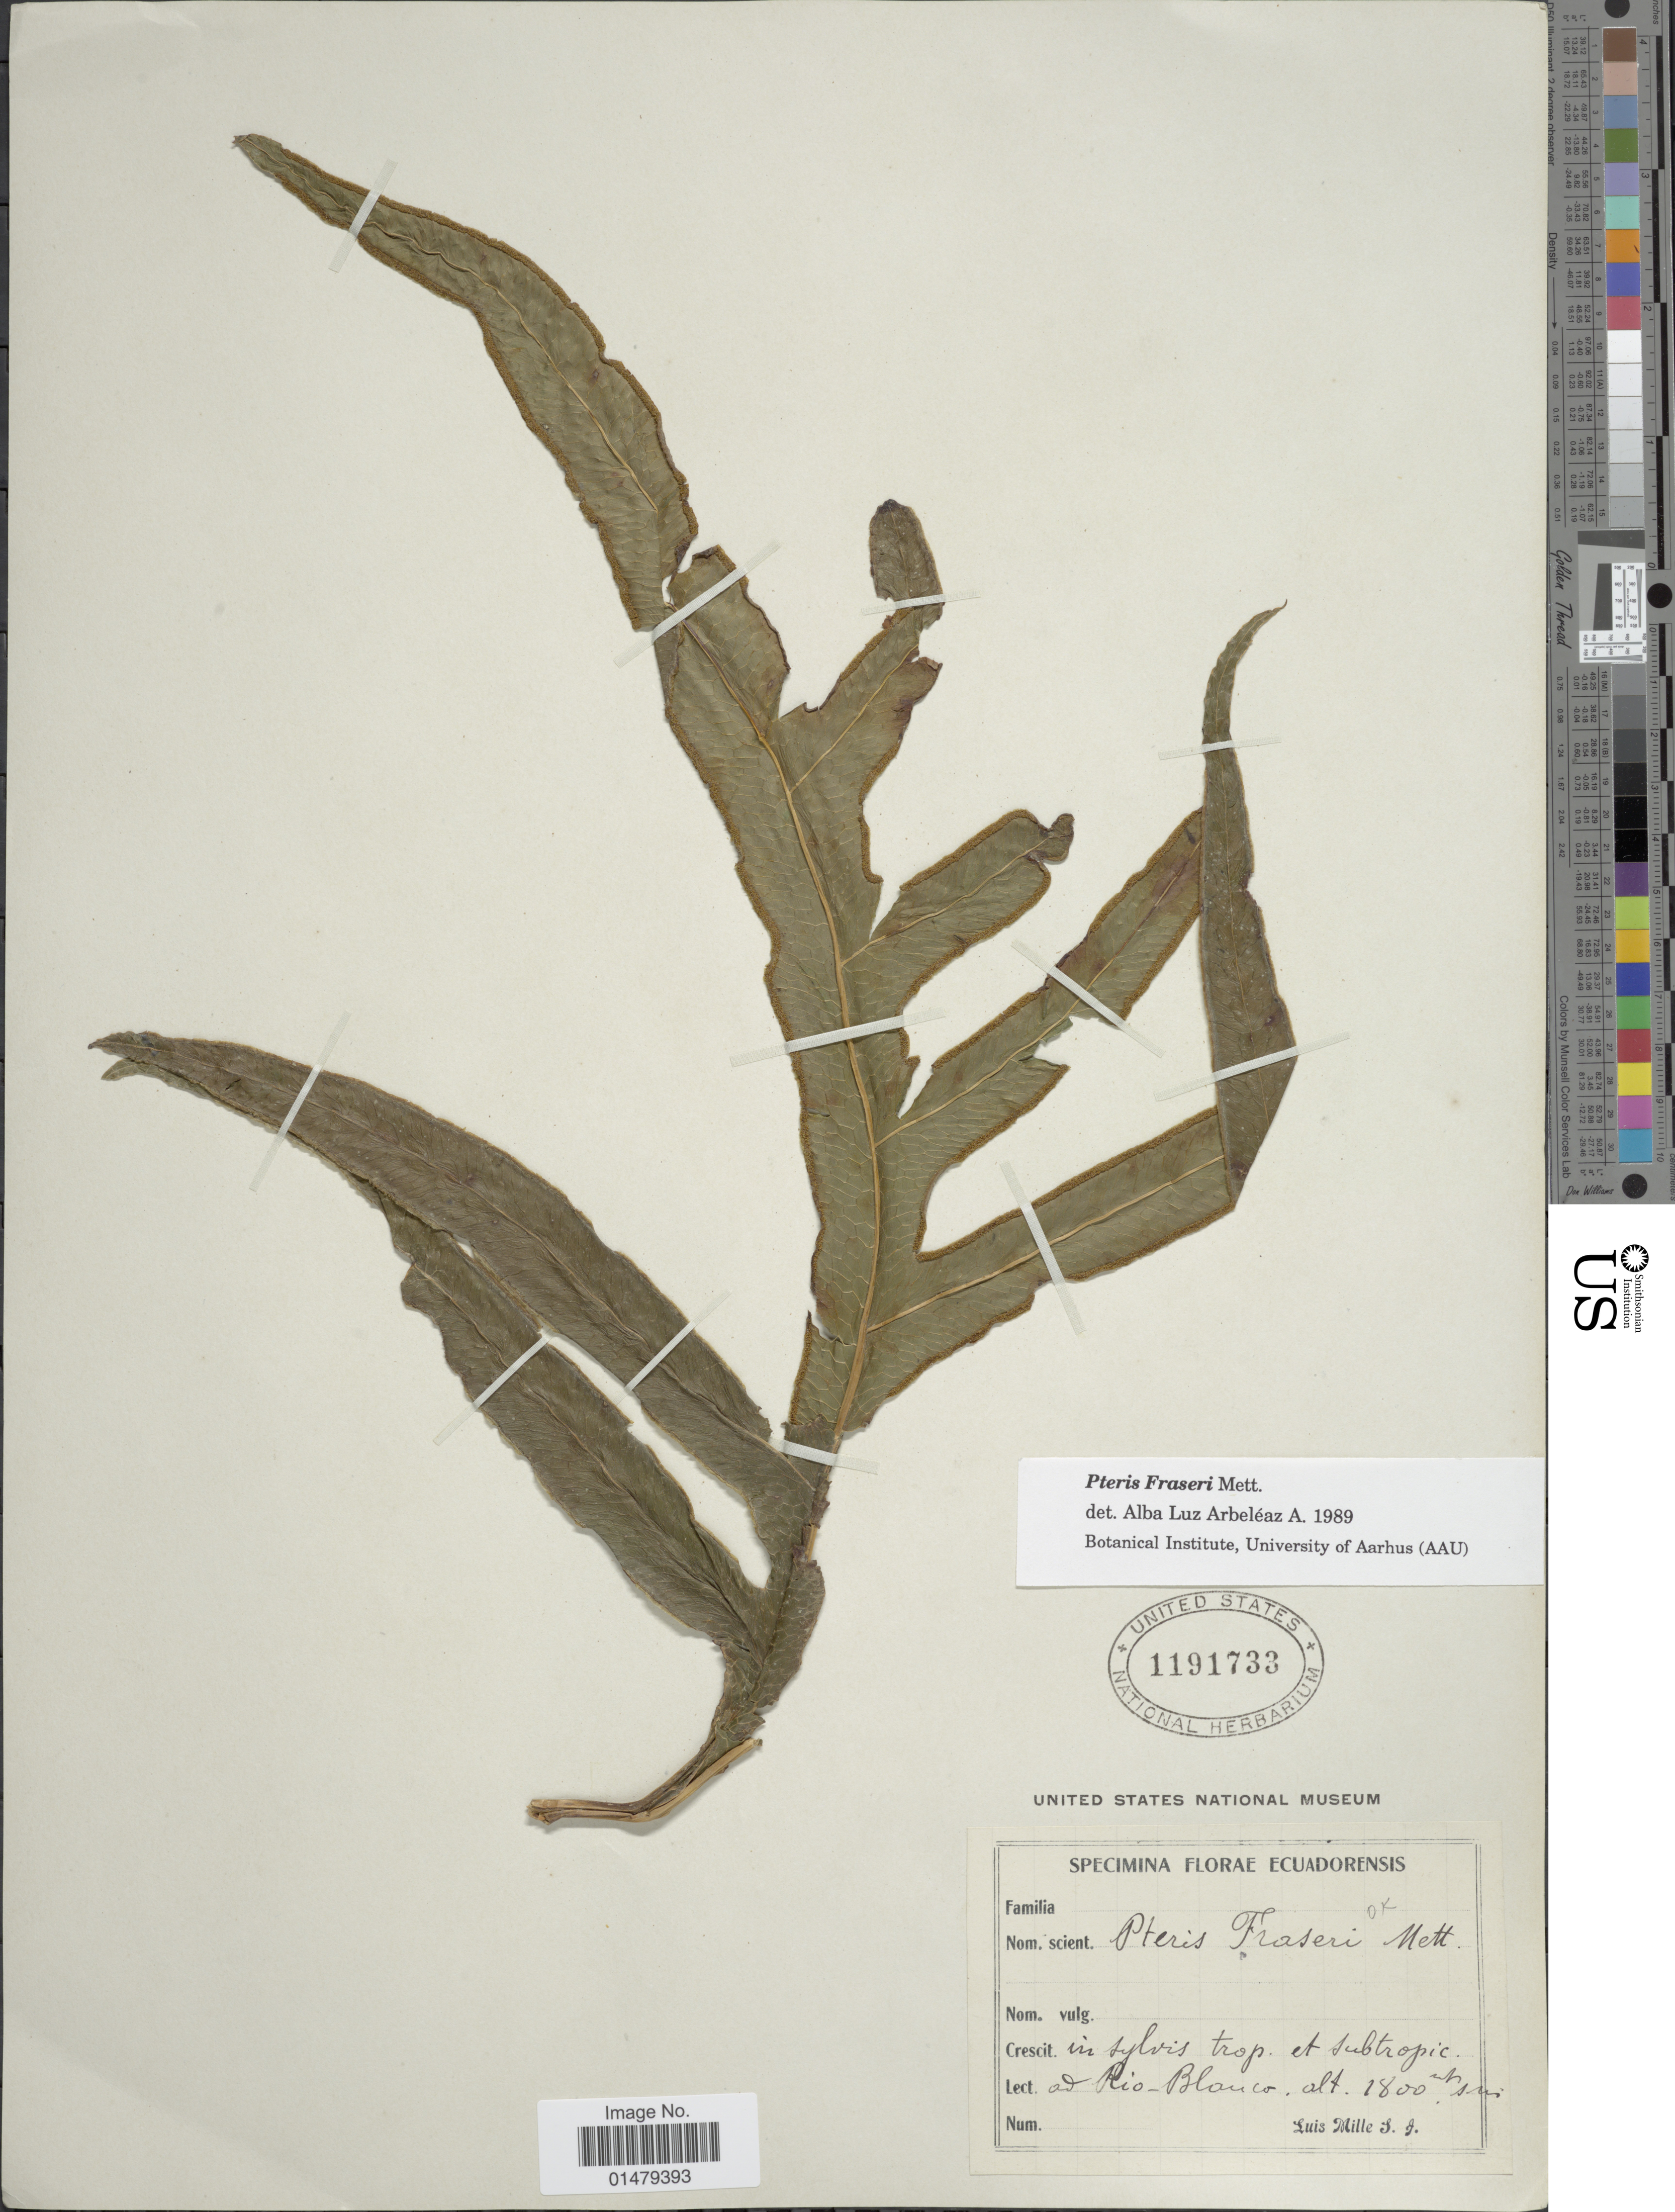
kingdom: Plantae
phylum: Tracheophyta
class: Polypodiopsida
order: Polypodiales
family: Pteridaceae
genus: Pteris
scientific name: Pteris fraseri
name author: Mett. ex Kuhn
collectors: S. Luis Mille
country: Ecuador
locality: Florae Ecuadorensis. Ad Rio-Blanco.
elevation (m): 1800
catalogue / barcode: US 1191733